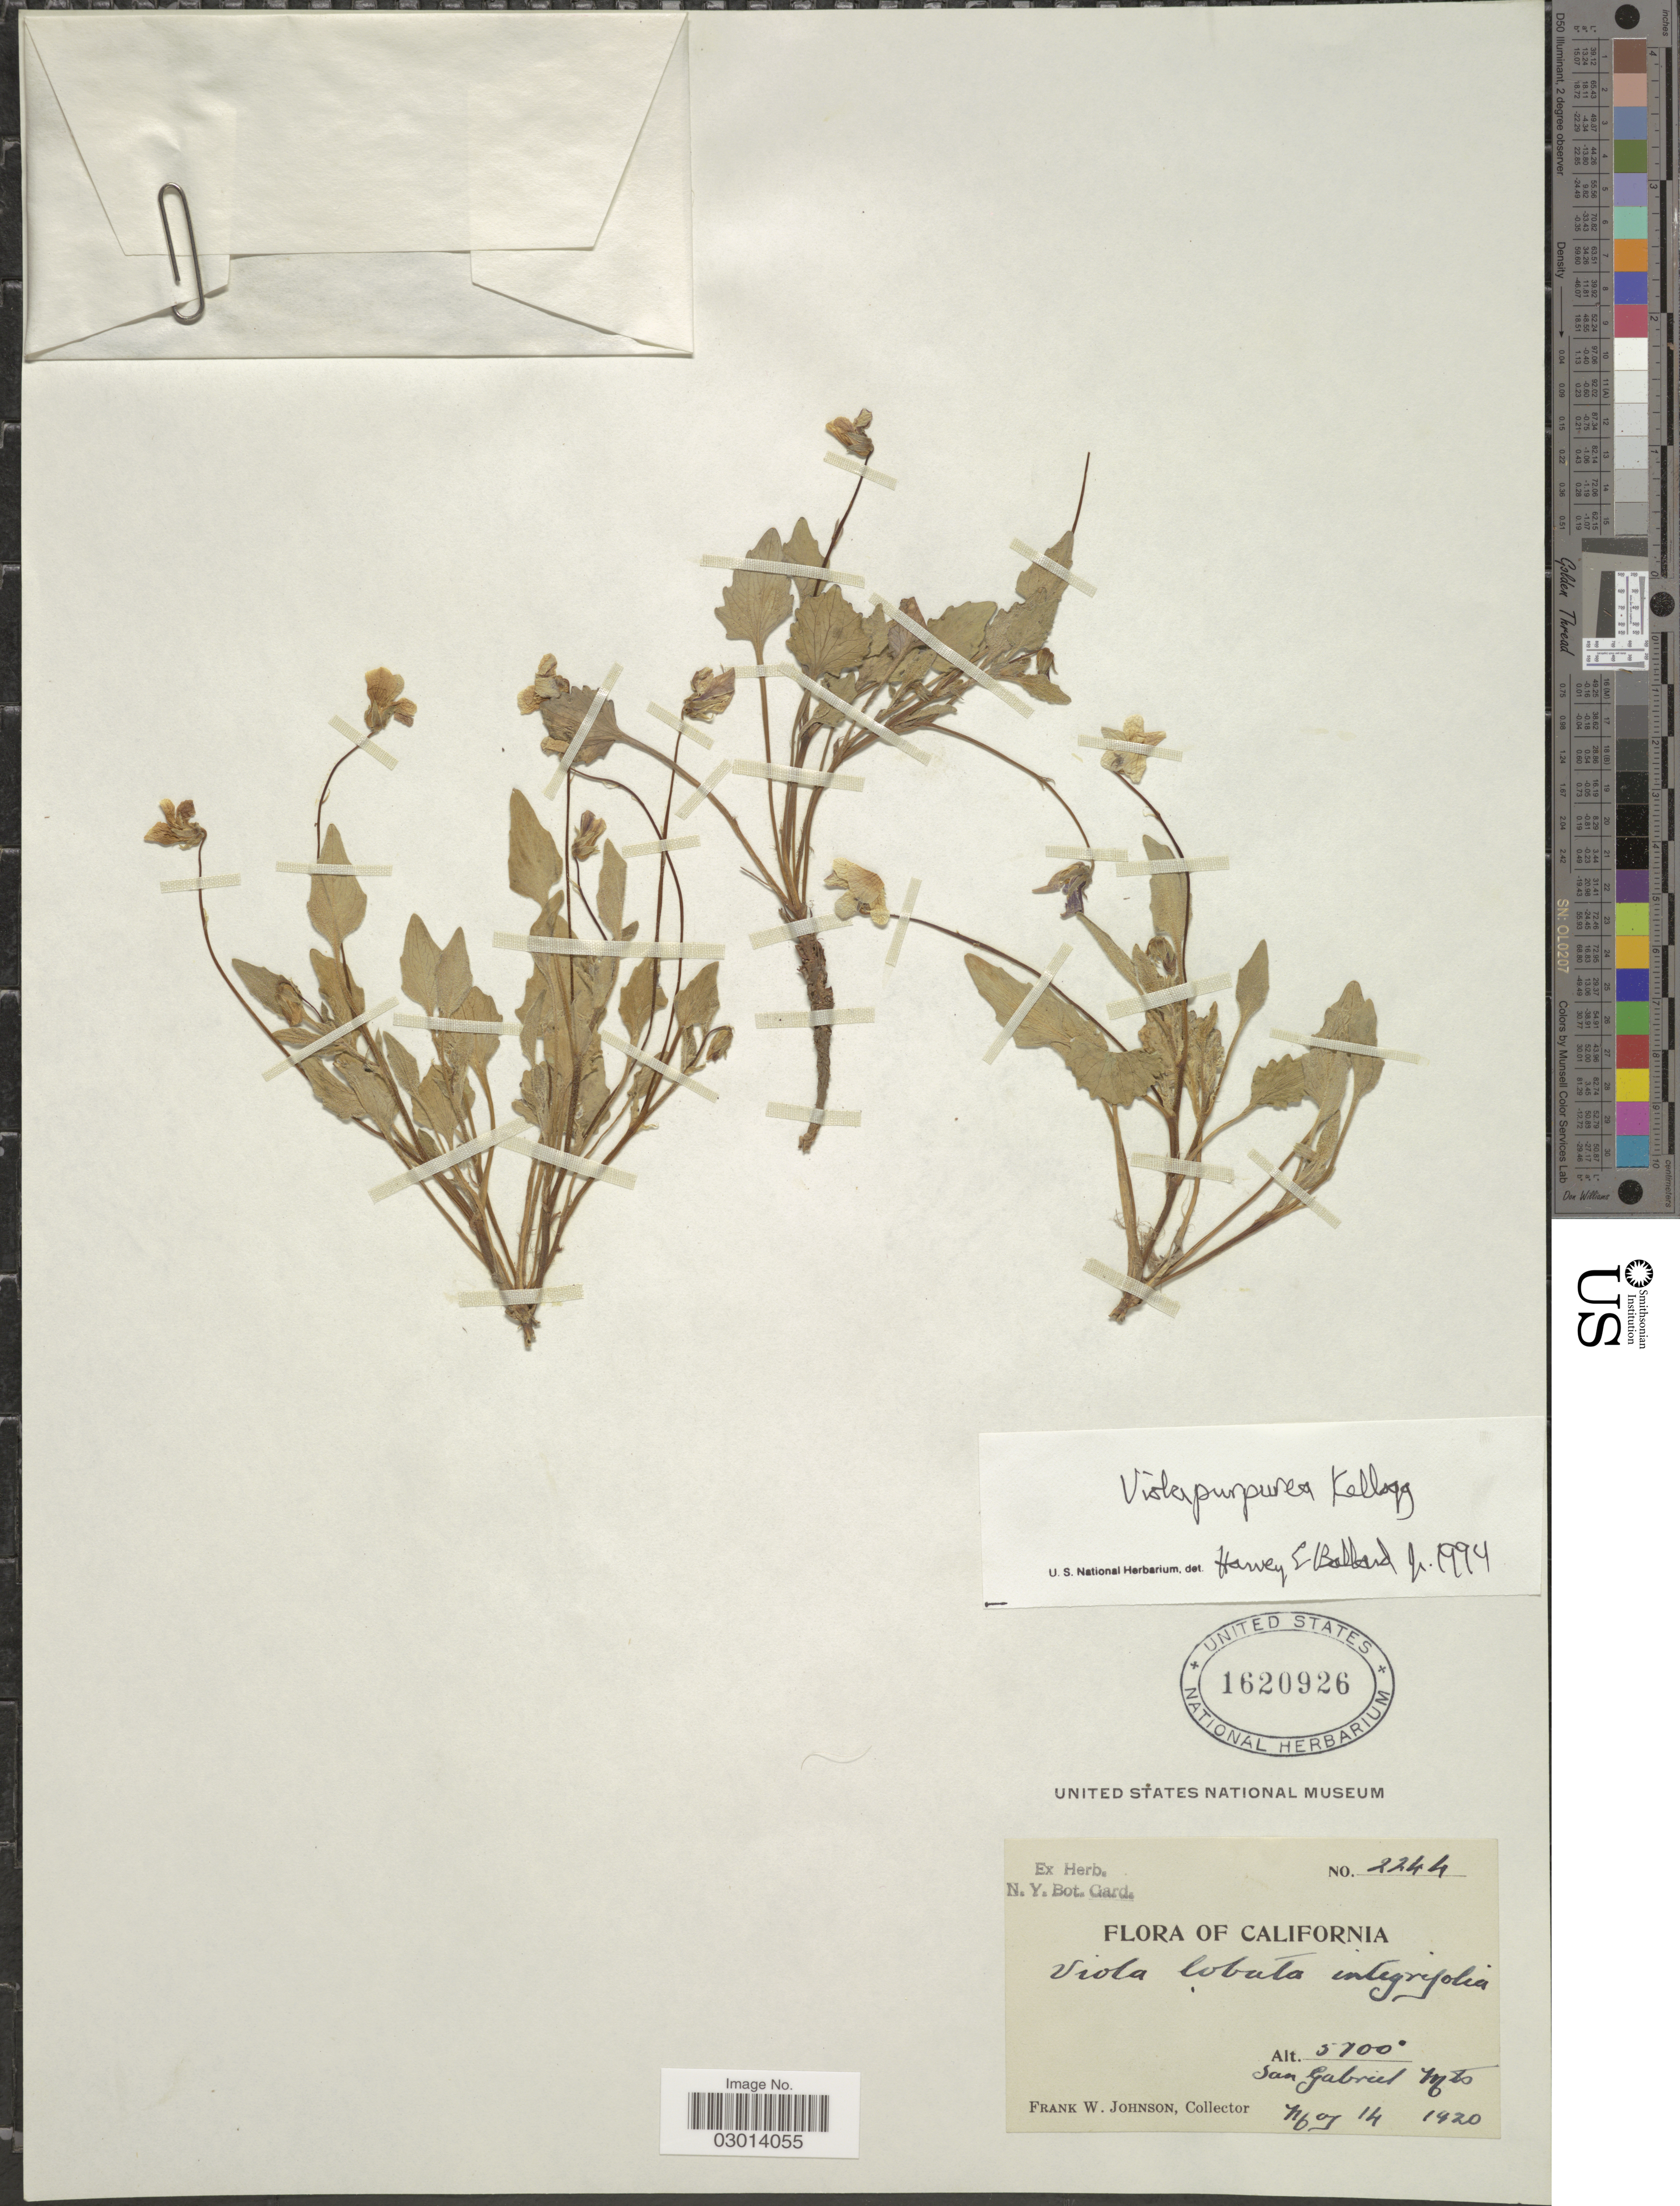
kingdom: Plantae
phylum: Tracheophyta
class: Magnoliopsida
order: Malpighiales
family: Violaceae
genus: Viola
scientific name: Viola purpurea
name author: Kellogg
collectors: F. W. Johnson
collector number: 2244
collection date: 1920-05-14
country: United States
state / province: California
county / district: Los Angeles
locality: San Gabriel Mts.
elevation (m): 1737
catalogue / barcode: US 1620926